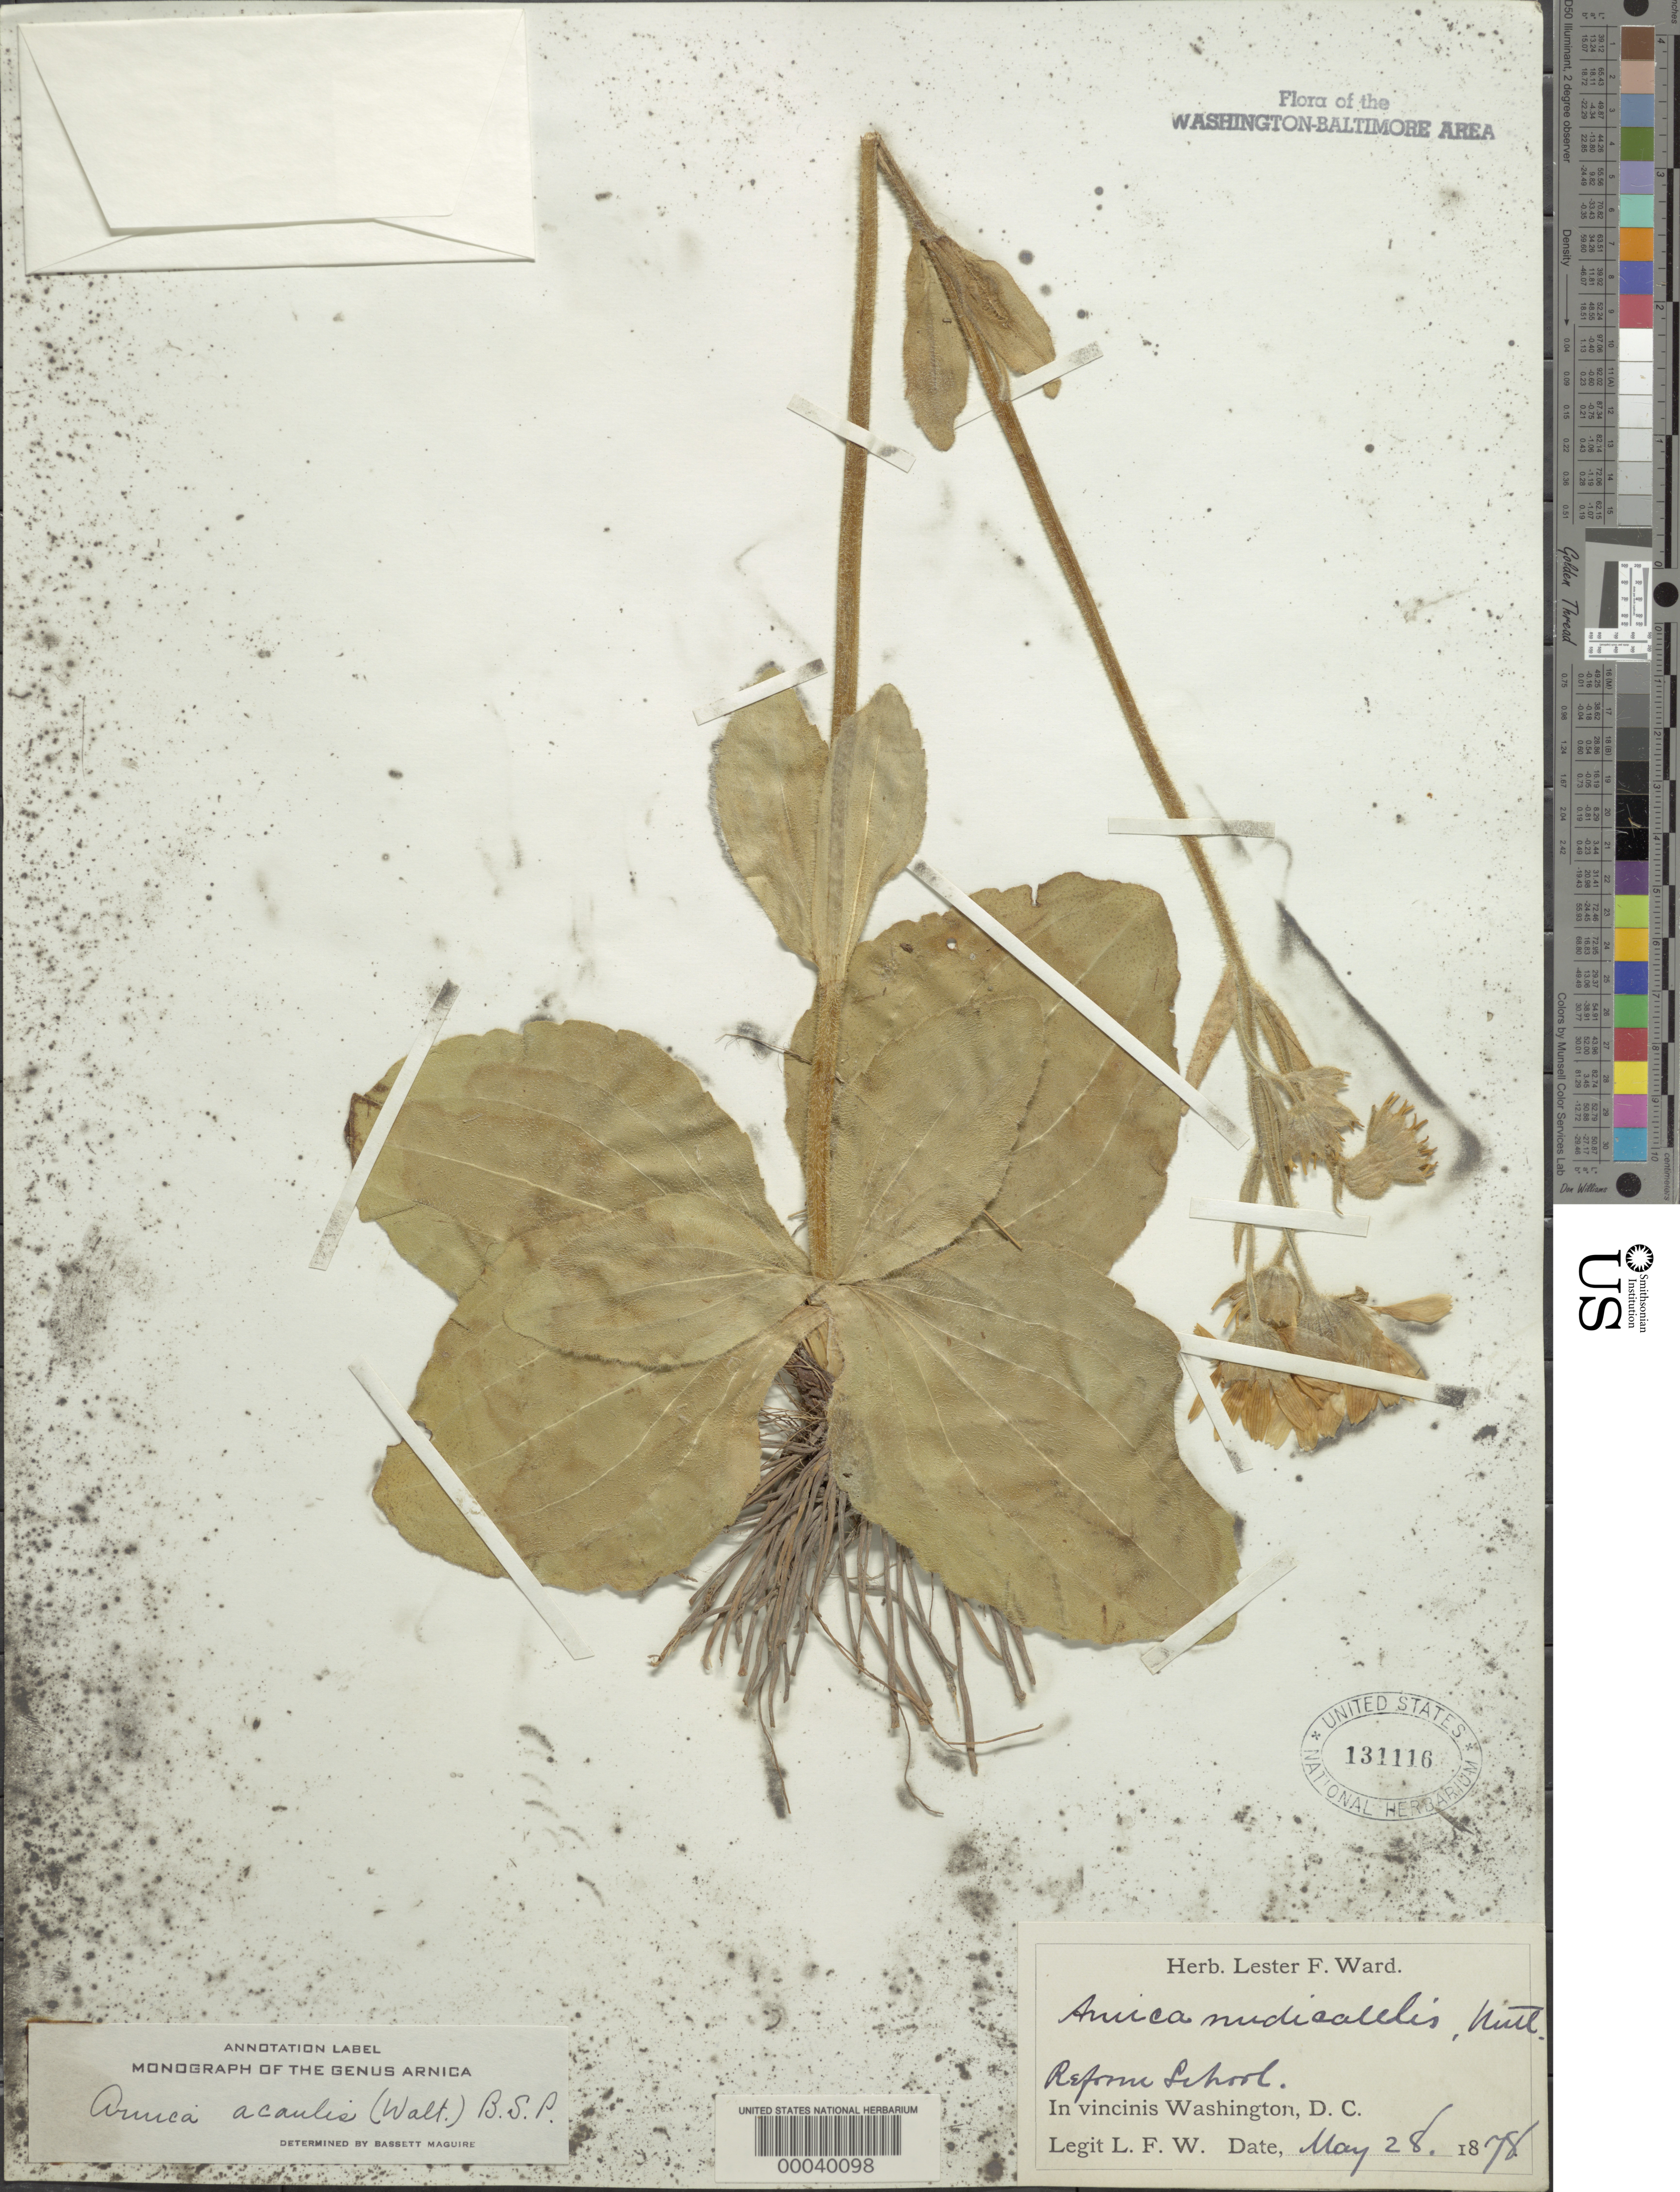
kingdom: Plantae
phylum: Tracheophyta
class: Magnoliopsida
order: Asterales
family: Asteraceae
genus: Arnica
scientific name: Arnica acaulis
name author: (Walter) Britton, Stearns & Poggenb.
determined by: Maguire, Bassett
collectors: L. F. Ward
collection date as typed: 28 May 1878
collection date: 1878-05-28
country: United States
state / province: District of Columbia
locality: Reform School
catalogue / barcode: US 131116